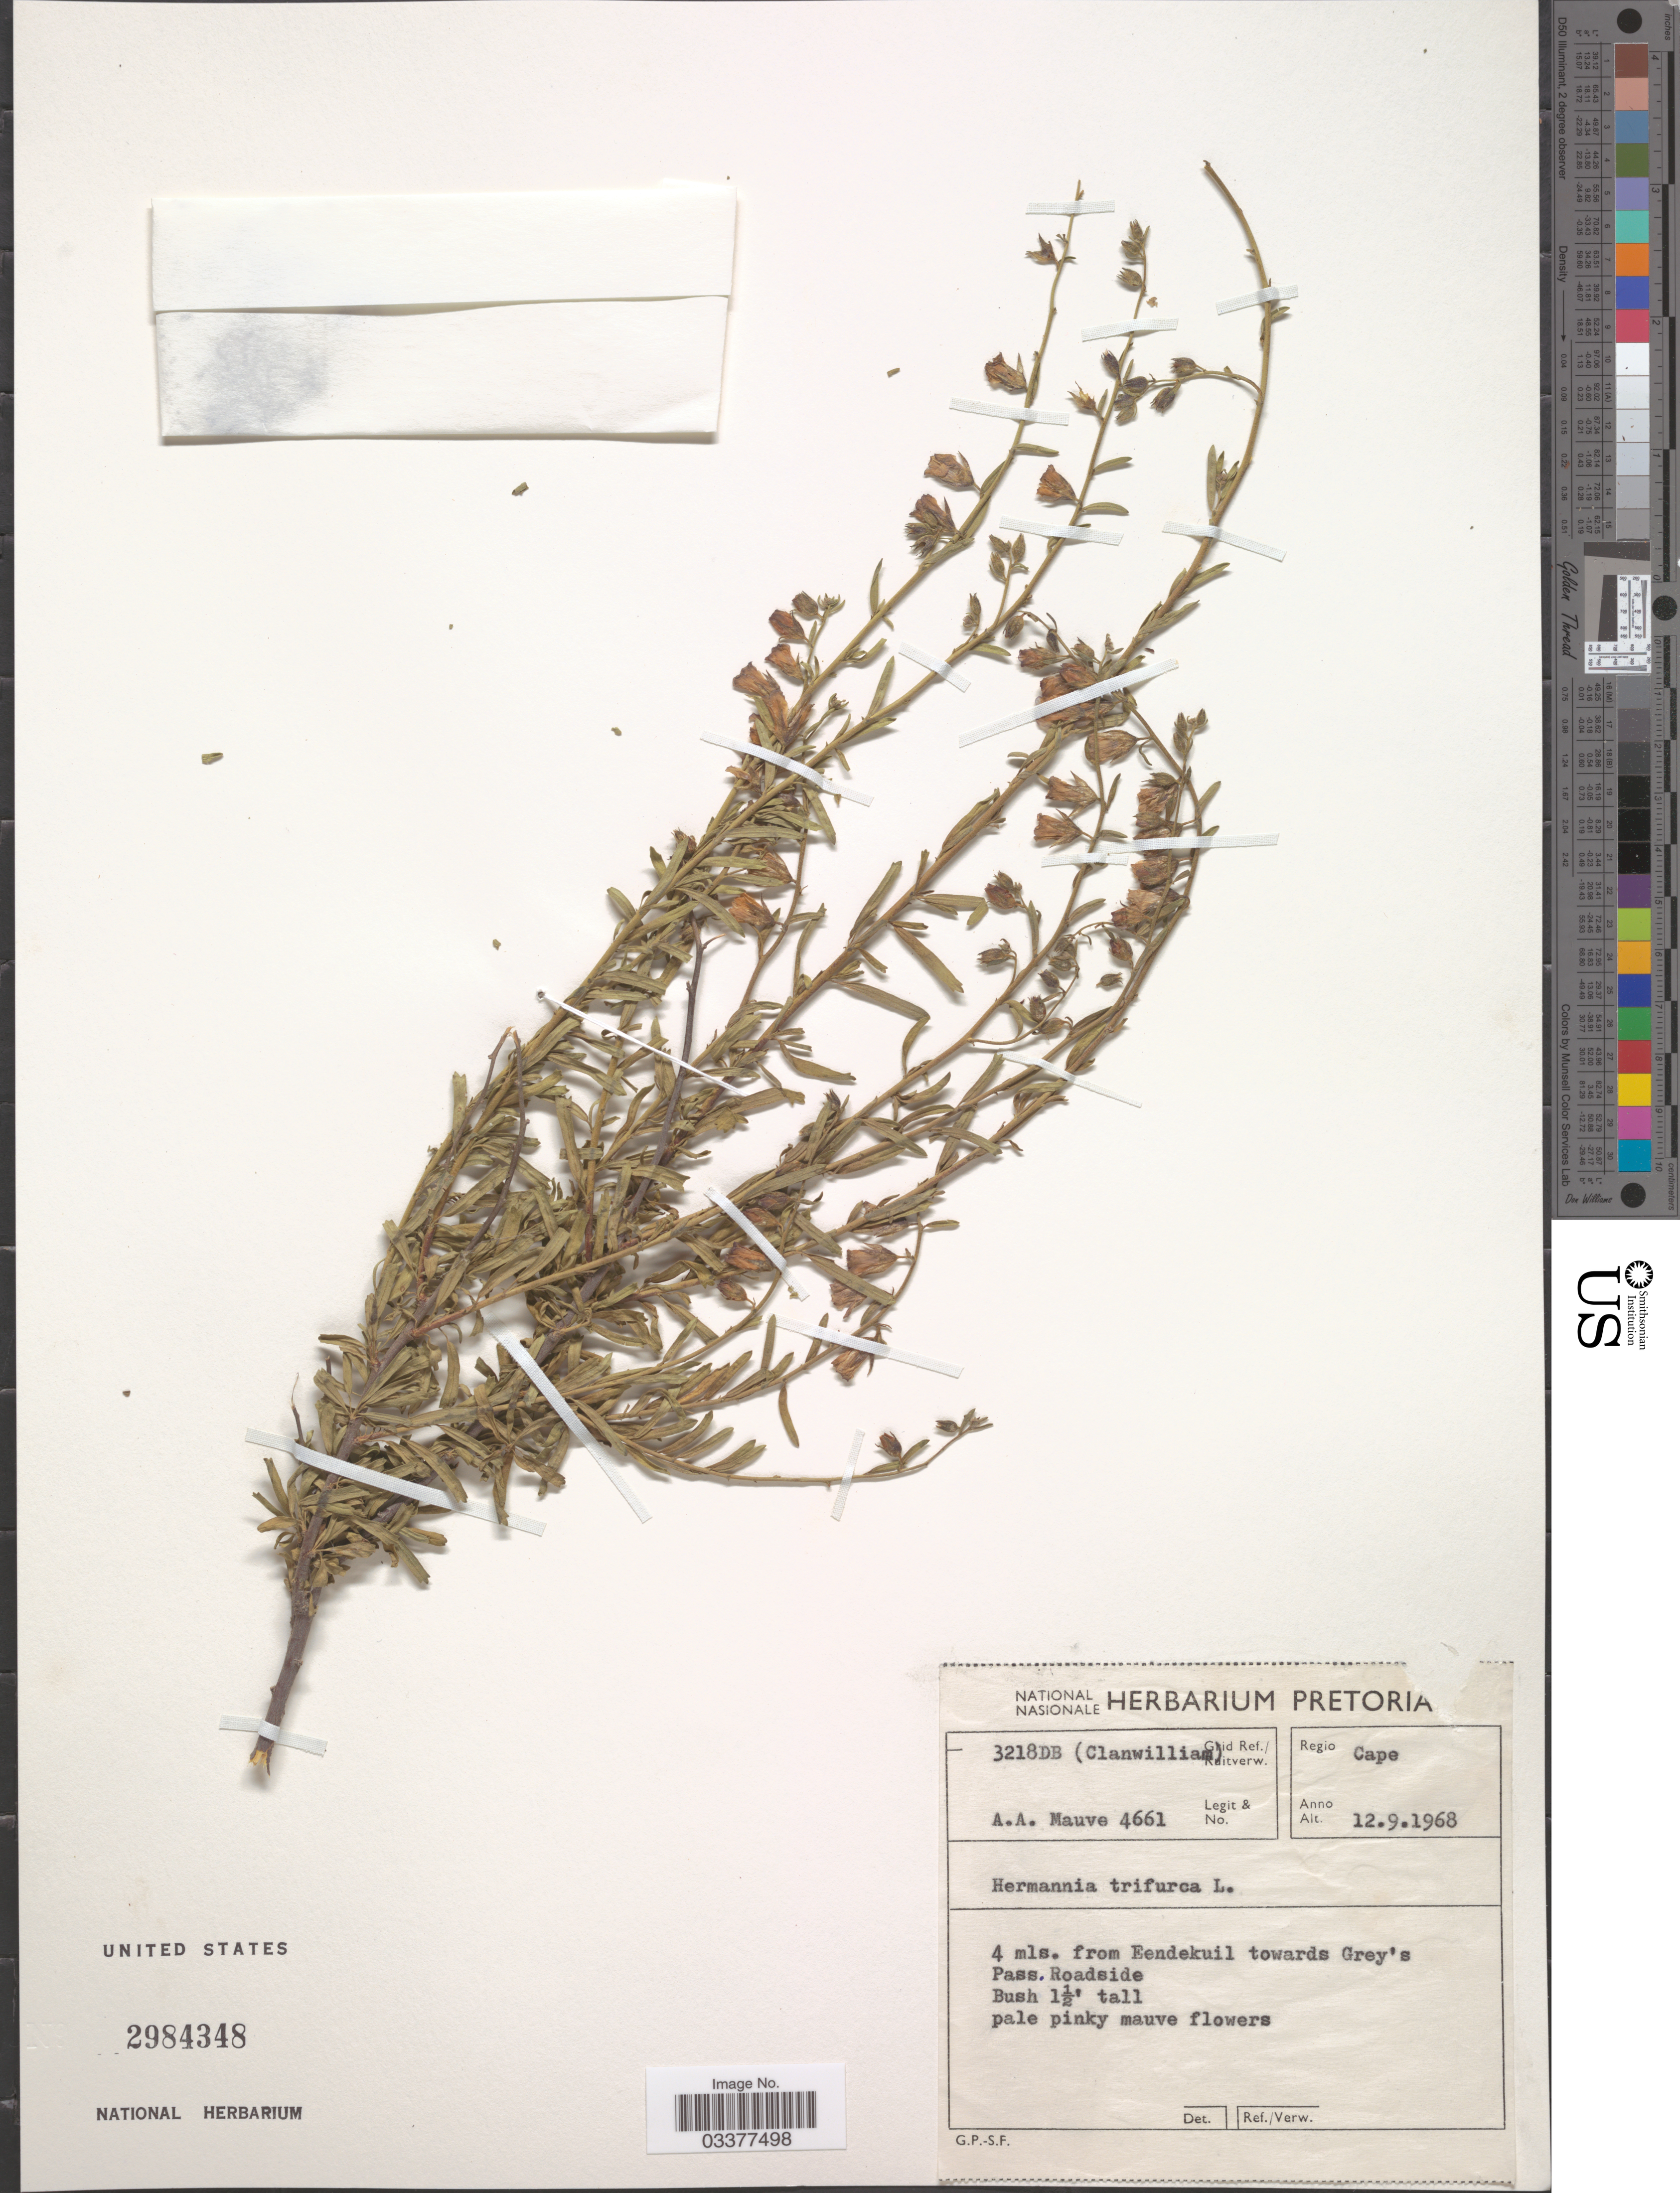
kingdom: Plantae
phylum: Tracheophyta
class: Magnoliopsida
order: Malvales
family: Malvaceae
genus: Hermannia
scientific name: Hermannia trifurca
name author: L.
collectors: A. Mauve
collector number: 4661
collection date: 1968-09-12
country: South Africa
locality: Regio Cape. Grid Ref./Ruitverw. 3218DB (Clanwilliam). 4 mls. from Eendekuil towards Grey's Pass.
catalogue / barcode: US 2984348